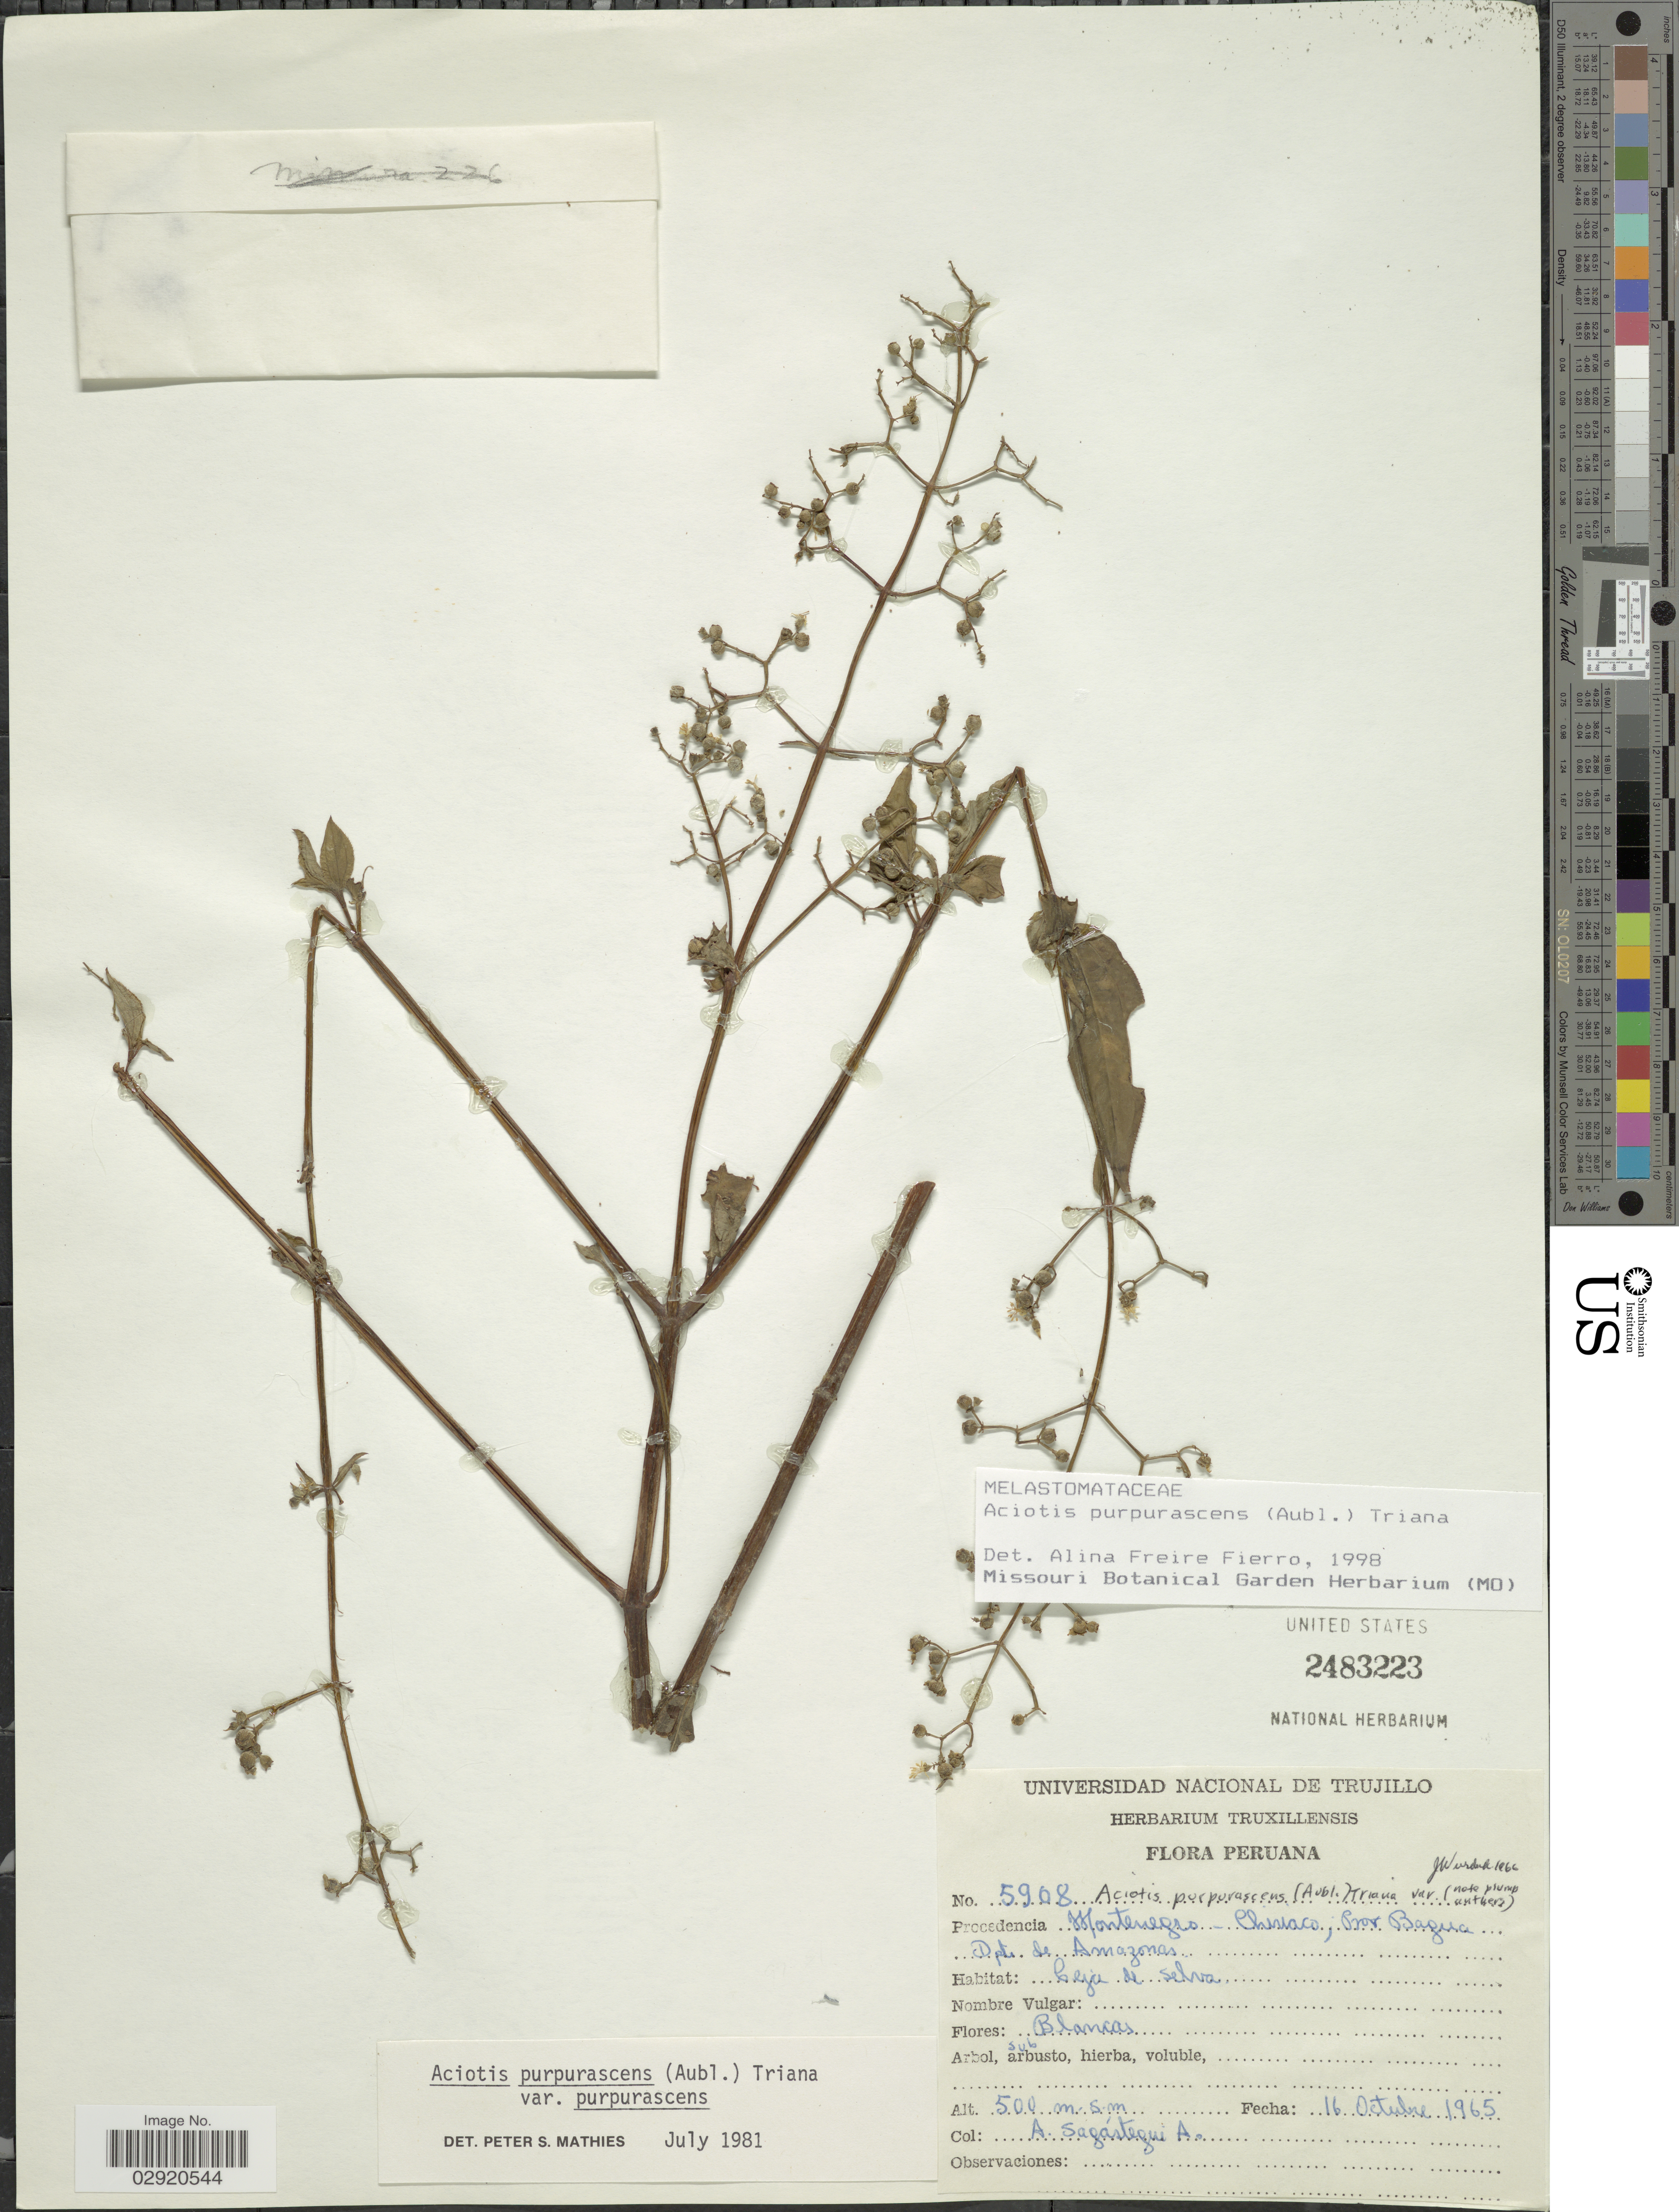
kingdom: Plantae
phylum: Tracheophyta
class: Magnoliopsida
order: Myrtales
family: Melastomataceae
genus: Aciotis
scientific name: Aciotis purpurascens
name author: (Aubl.) Triana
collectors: A. Sagástegui A.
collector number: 5908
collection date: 1965-10-16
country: Peru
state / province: Amazonas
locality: Procedencia Montenegro - Chiriaco, Prov. Bagua. Dpto. de Amazonas.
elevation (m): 500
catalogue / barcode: US 2483223